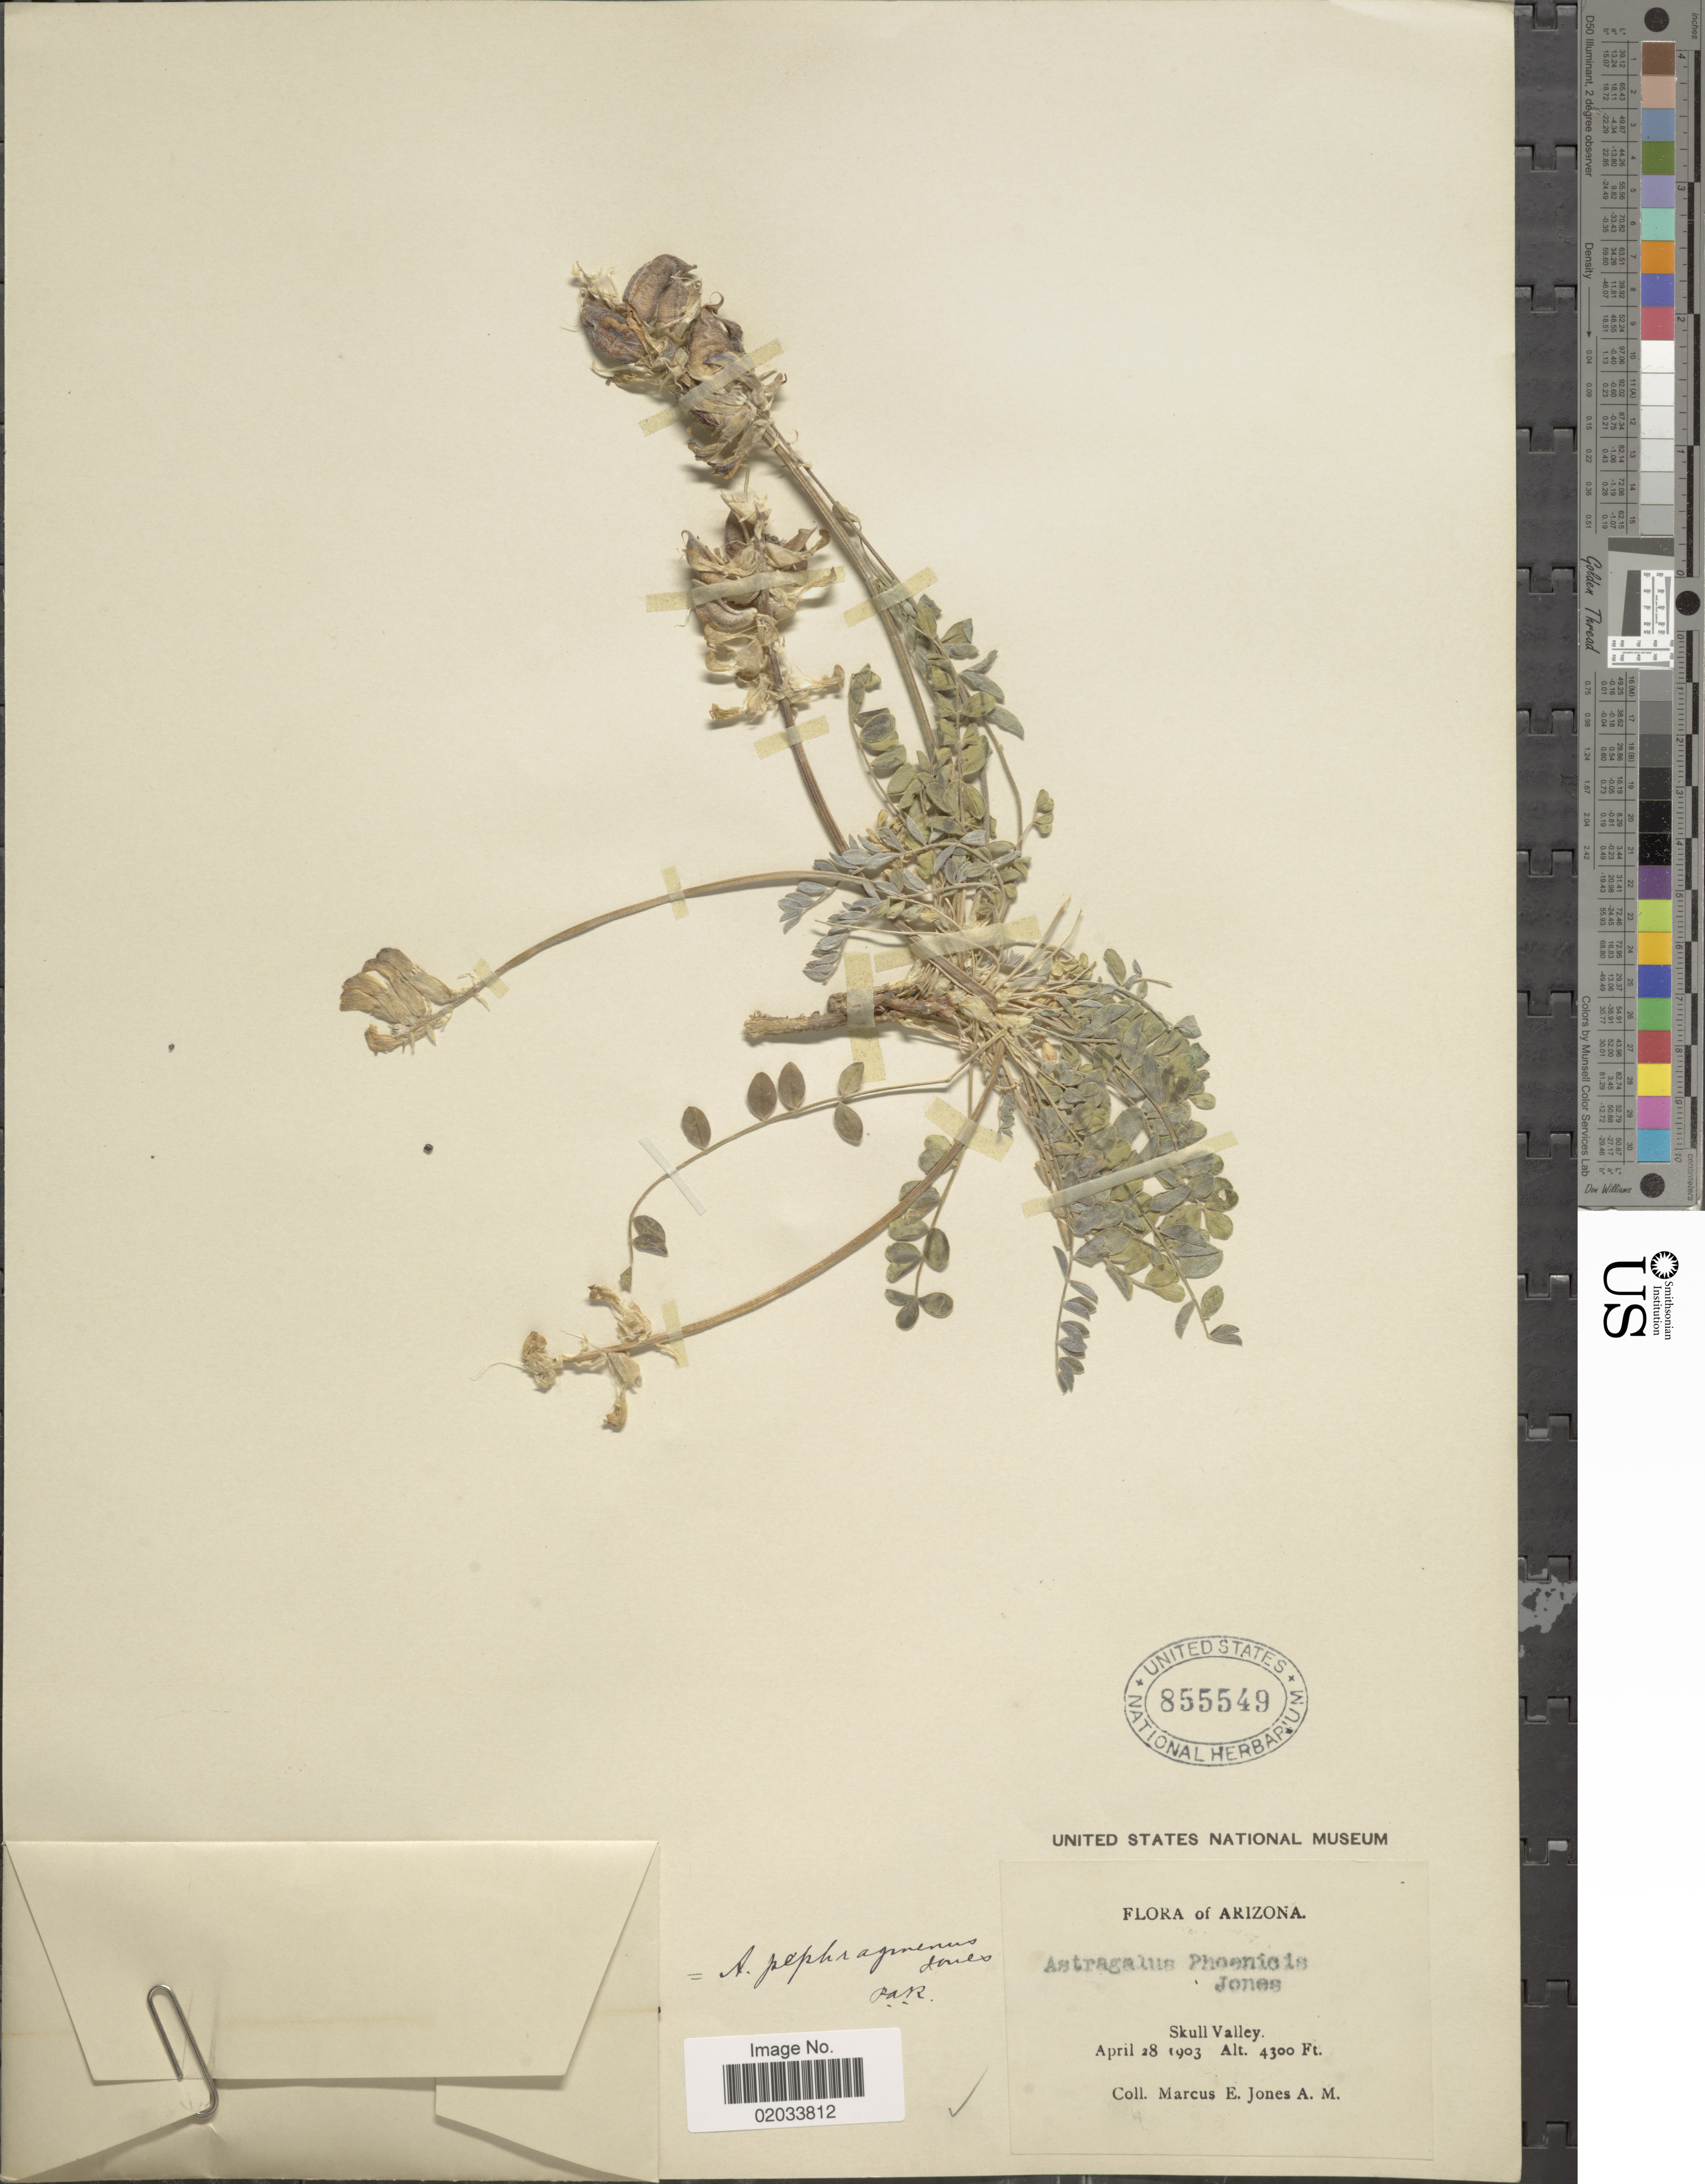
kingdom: Plantae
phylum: Tracheophyta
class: Magnoliopsida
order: Fabales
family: Fabaceae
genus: Astragalus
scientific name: Astragalus pephragmenus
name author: M.E. Jones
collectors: M. E. Jones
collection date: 1903-04-28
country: United States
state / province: Arizona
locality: Skull valley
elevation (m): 1311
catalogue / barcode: US 855549